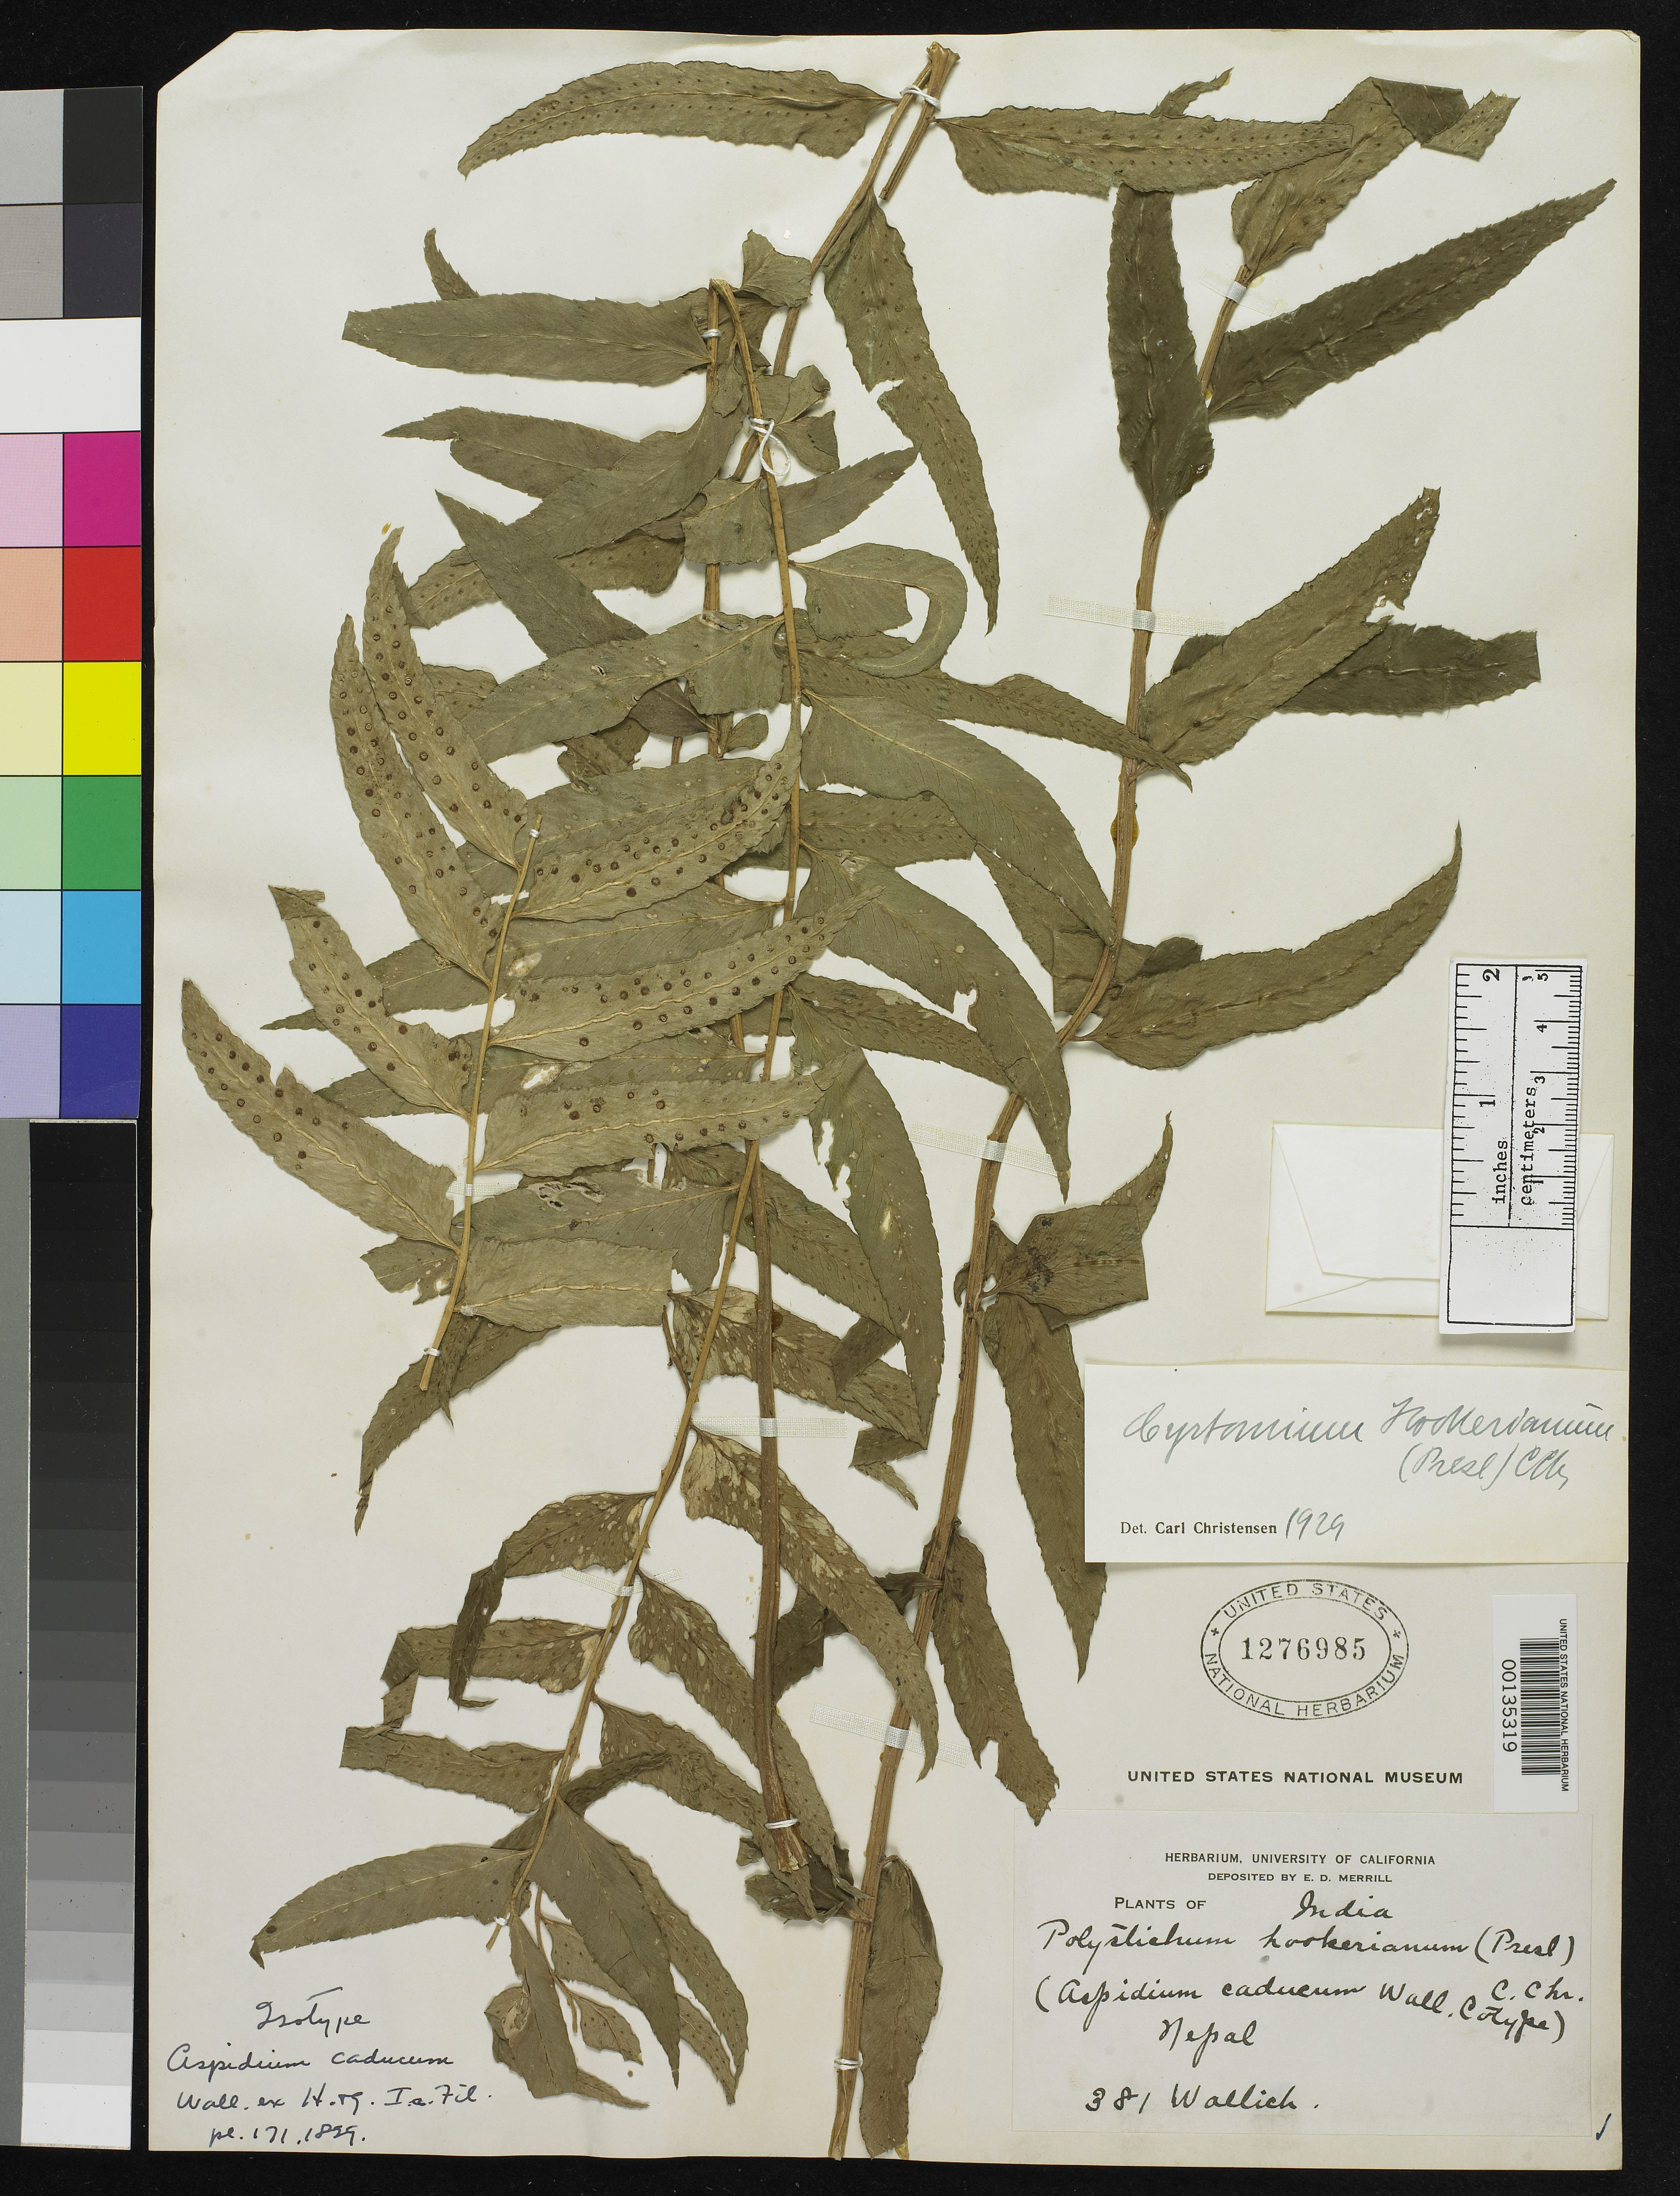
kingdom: Plantae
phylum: Tracheophyta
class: Polypodiopsida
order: Polypodiales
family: Tectariaceae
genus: Aspidium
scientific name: Aspidium caducum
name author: Wall. ex Hook. & Grev.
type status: Type Collection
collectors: N. Wallich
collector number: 381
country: India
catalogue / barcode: US 1276985